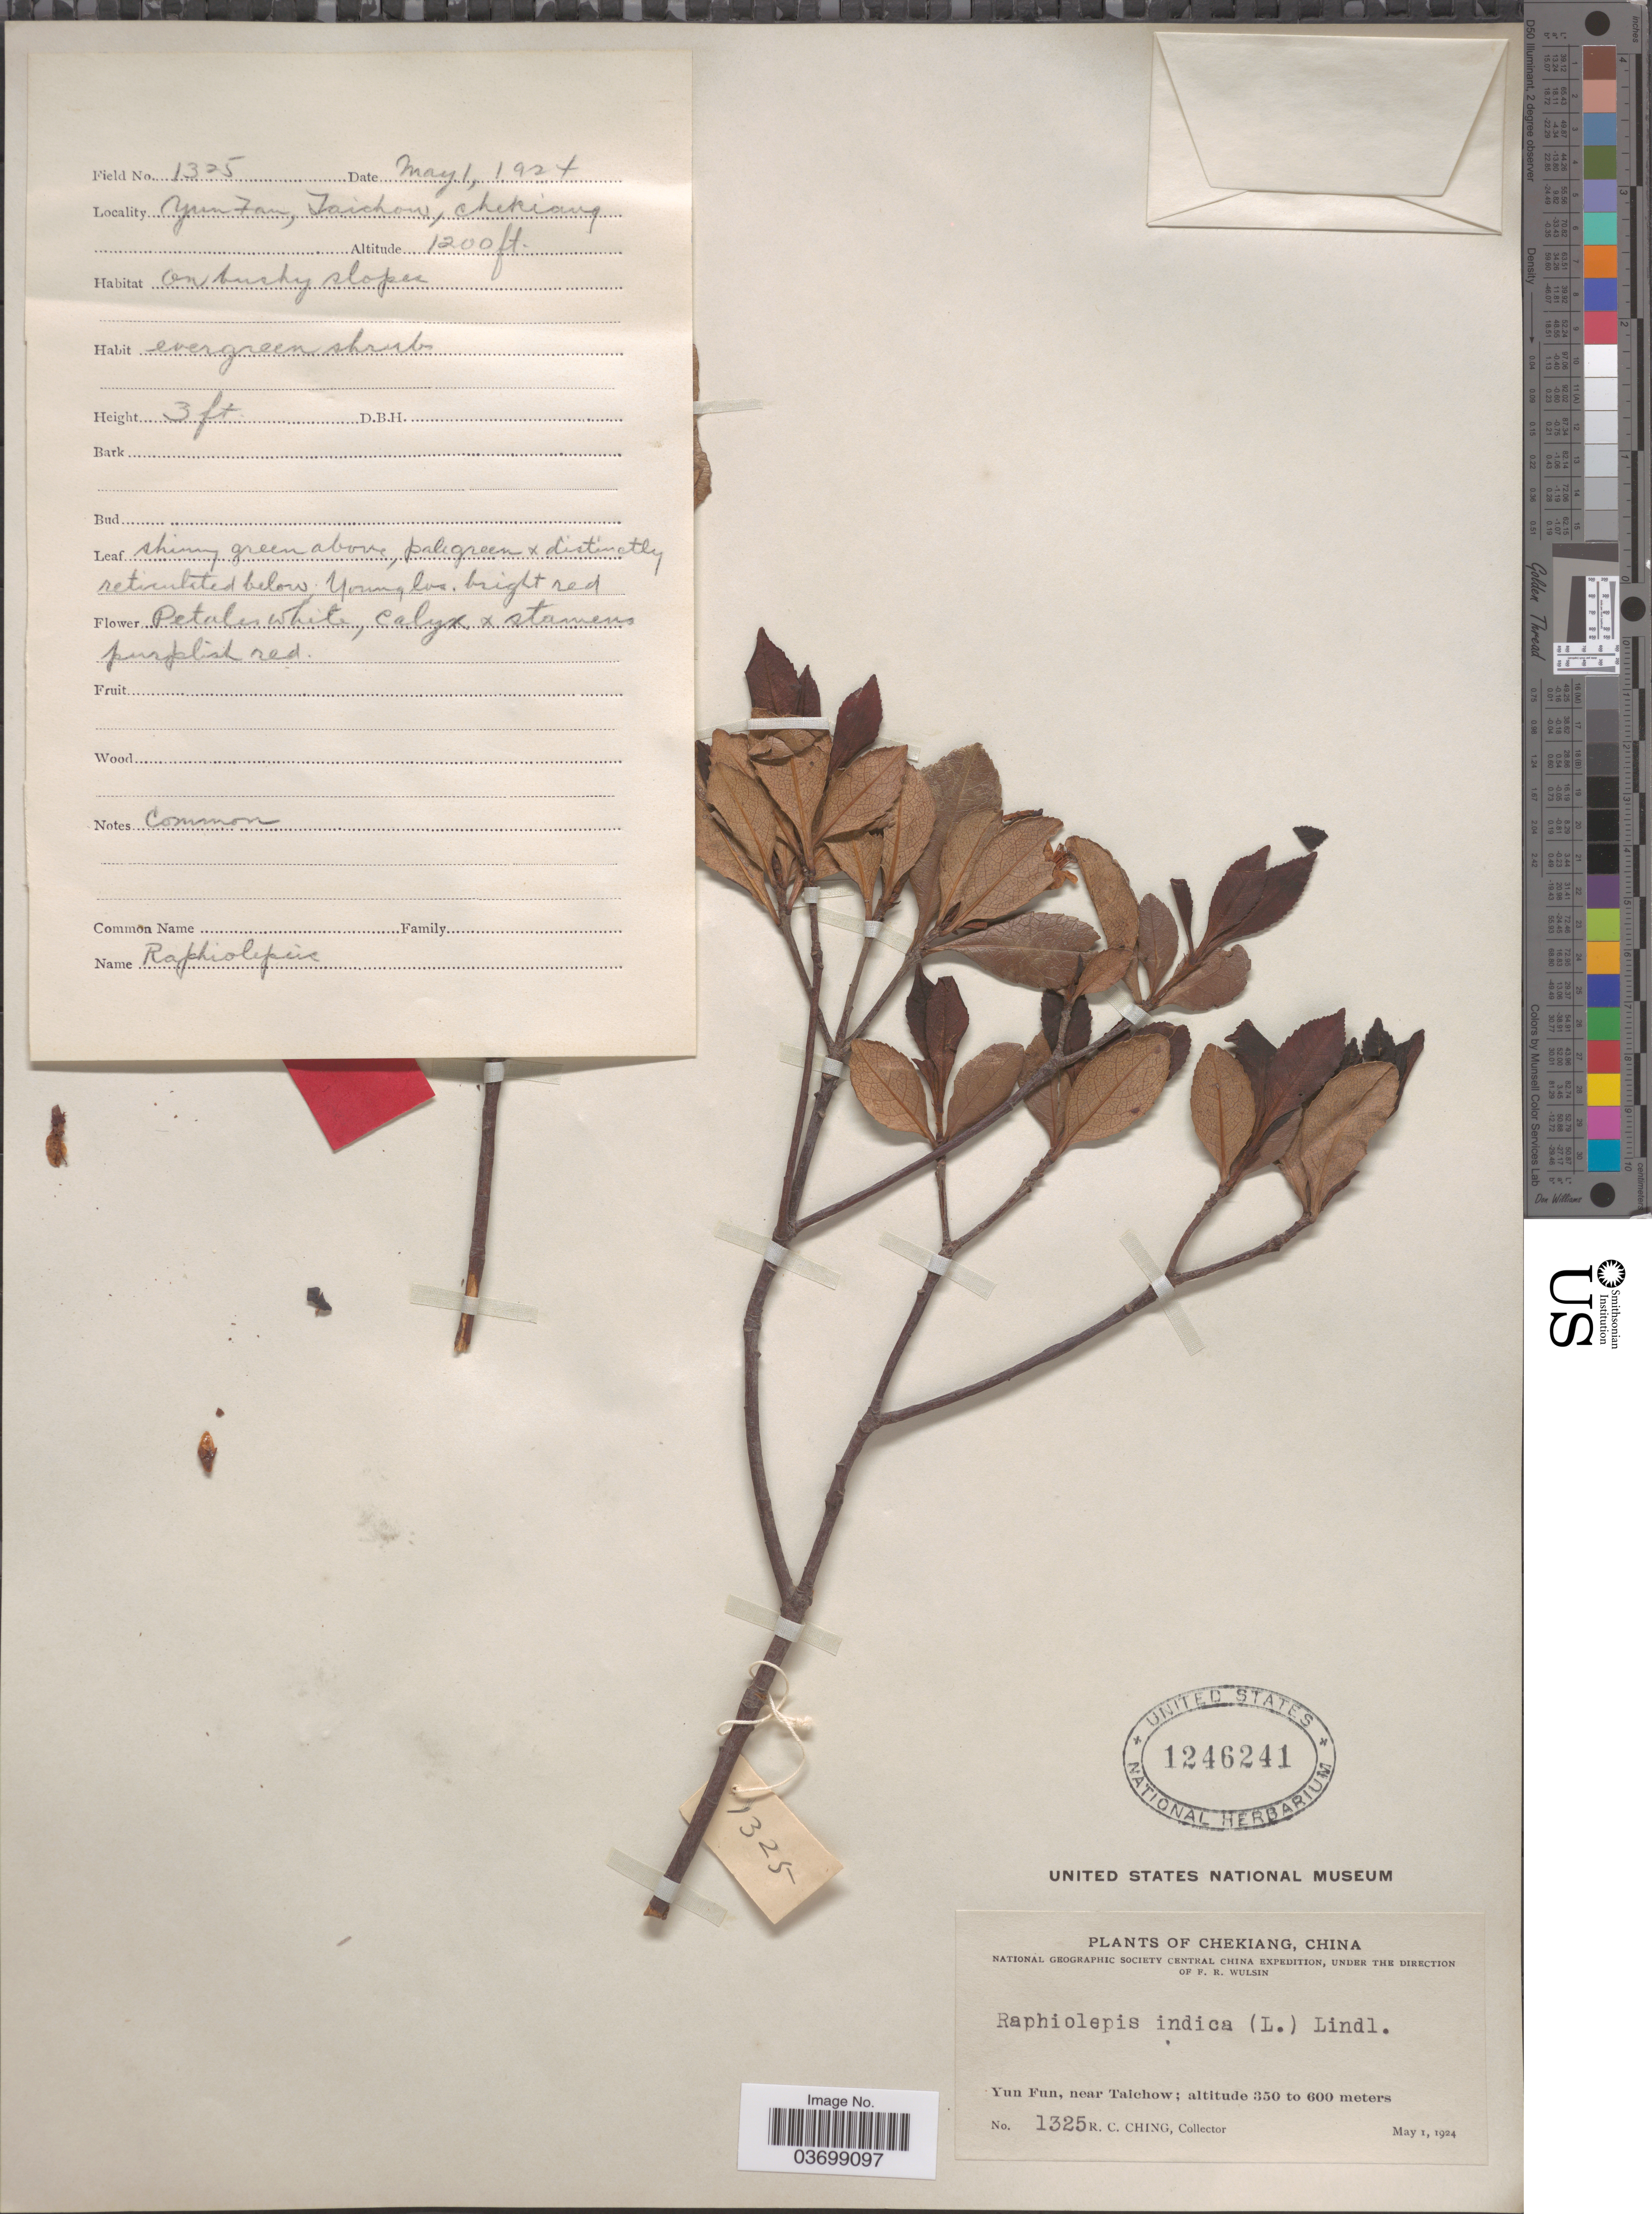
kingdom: Plantae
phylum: Tracheophyta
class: Magnoliopsida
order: Rosales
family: Rosaceae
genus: Rhaphiolepis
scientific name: Rhaphiolepis indica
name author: (L.) Lindl.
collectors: R. C. Ching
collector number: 1325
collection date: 1924-05-01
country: China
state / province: Zhejiang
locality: Yun Fan. Yun Fun, near Taichow. Chekiang.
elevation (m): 366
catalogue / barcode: US 1246241